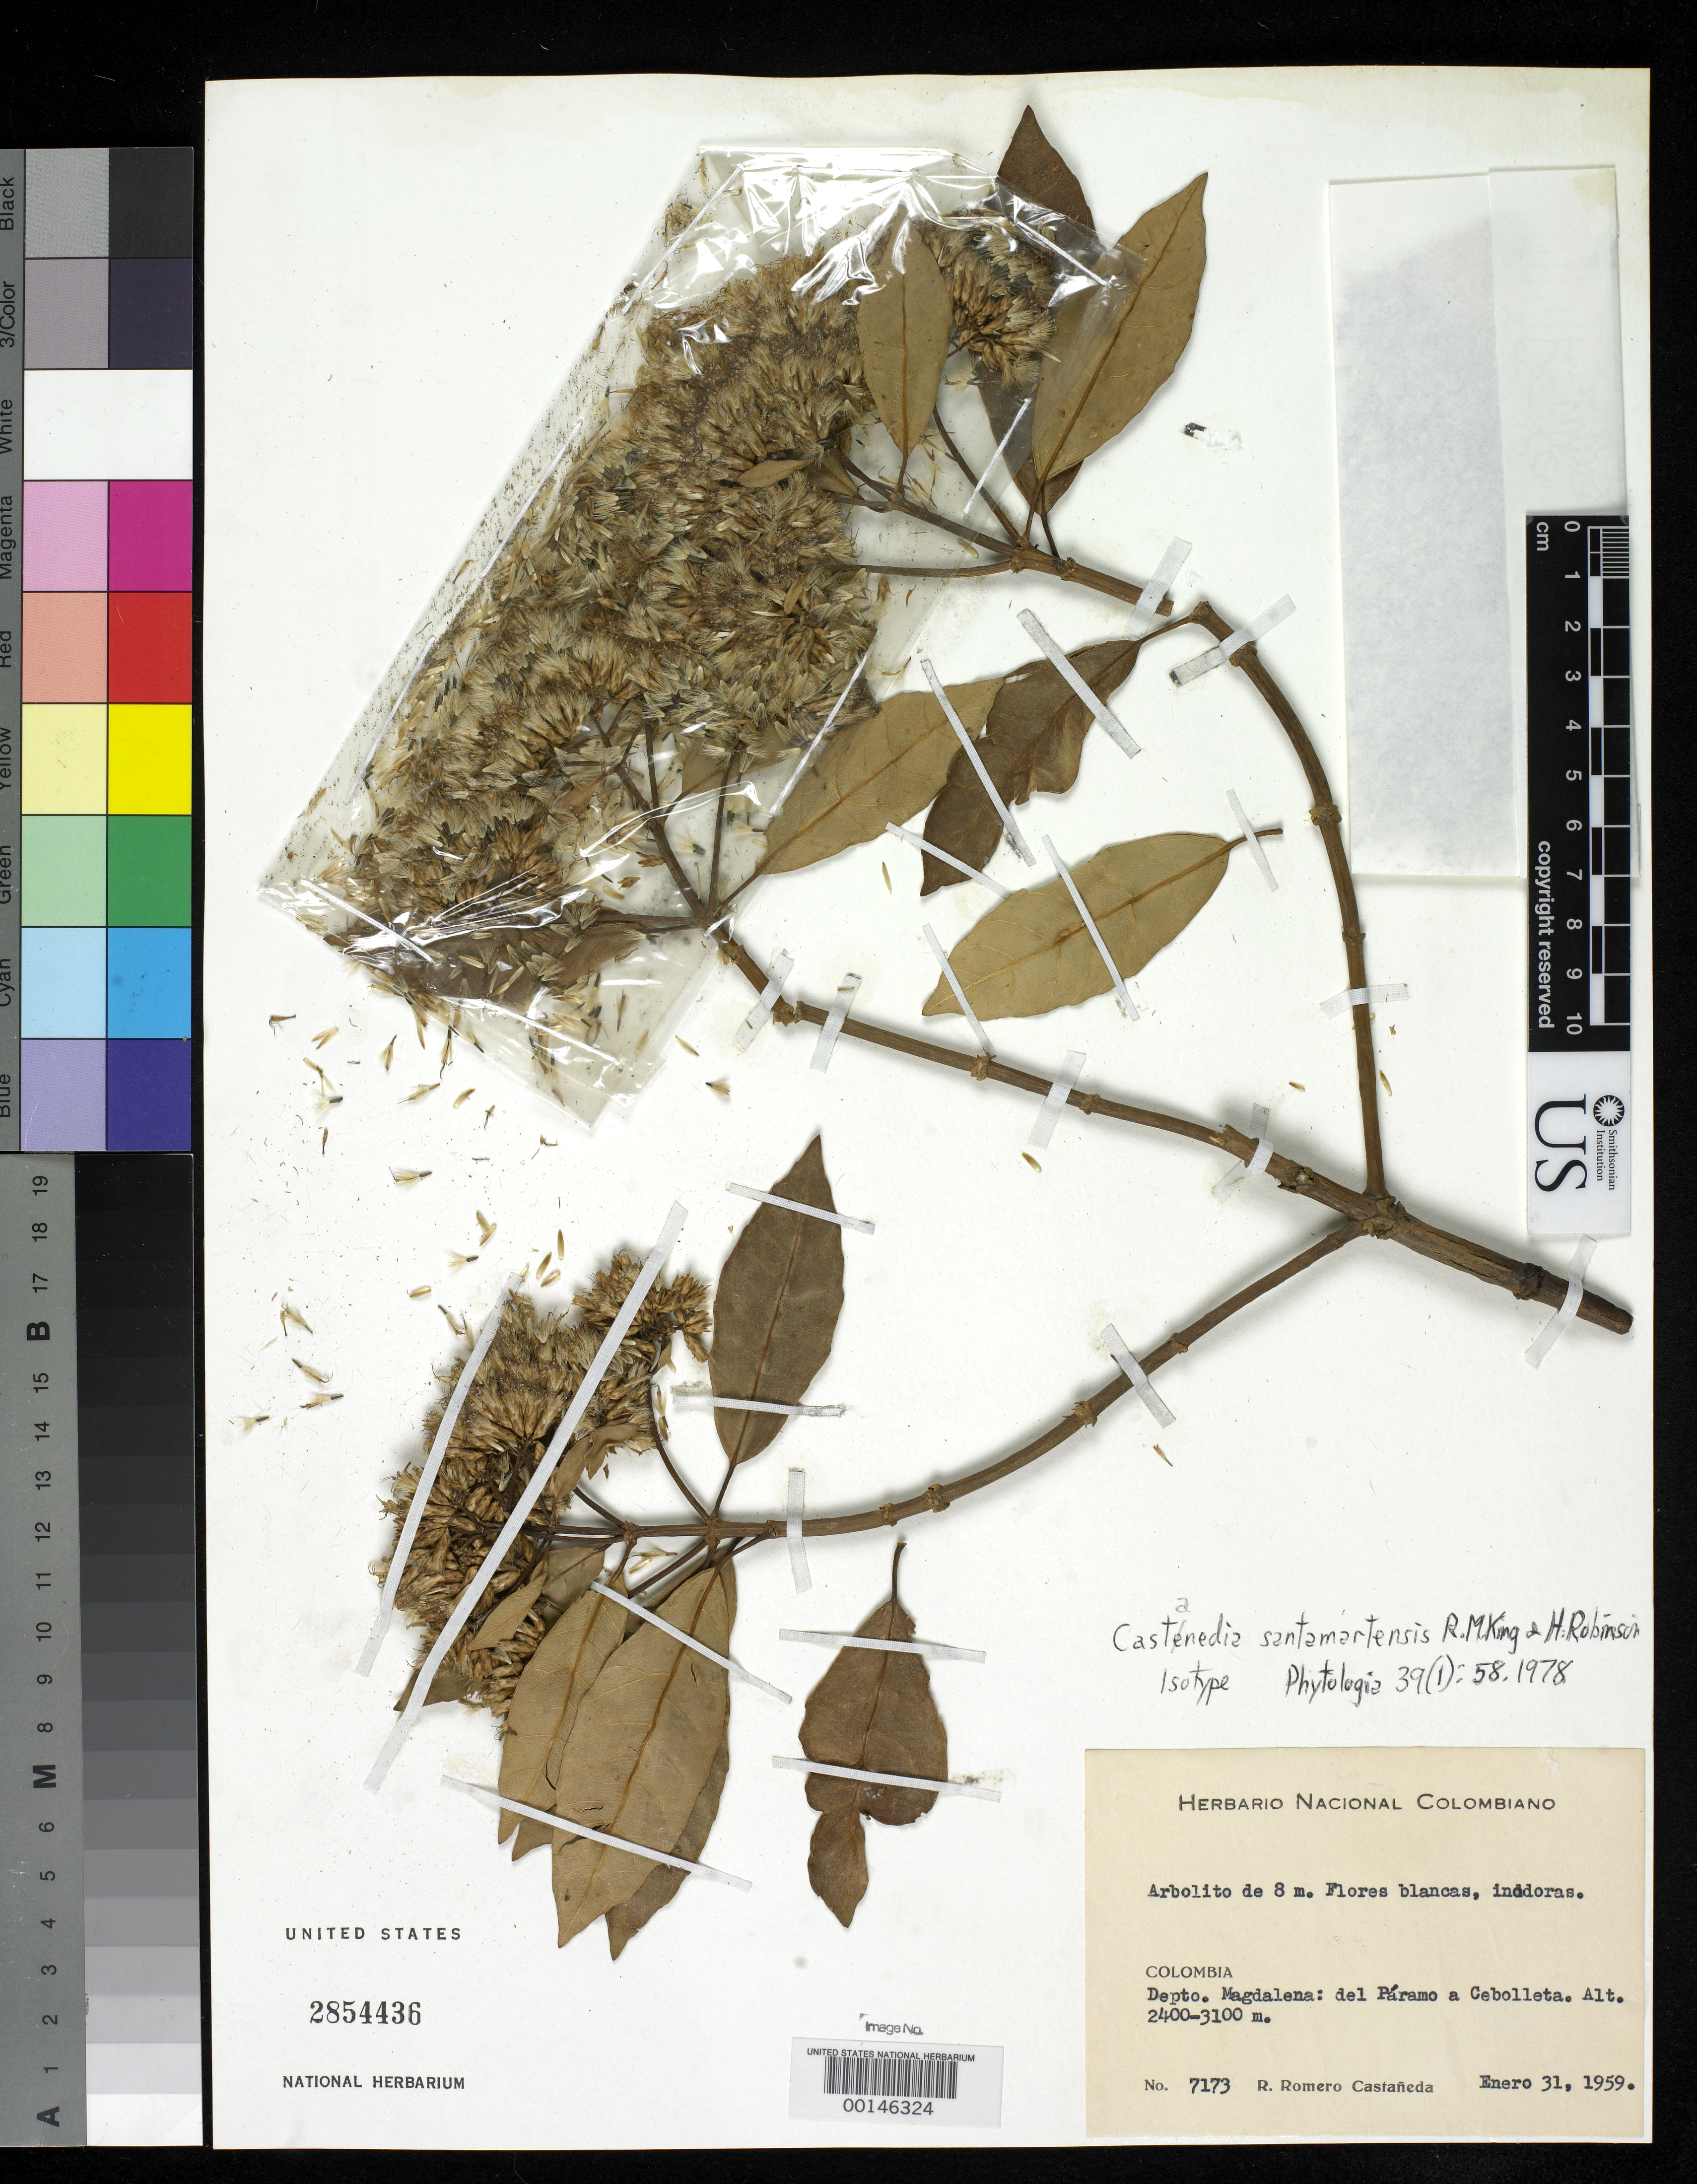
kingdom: Plantae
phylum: Tracheophyta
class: Magnoliopsida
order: Asterales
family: Asteraceae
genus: Castenedia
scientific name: Castenedia santamartensis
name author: R.M. King & H. Rob.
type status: Isotype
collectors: R. Romero Castañeda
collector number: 7173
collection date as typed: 31 Jan 1959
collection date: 1959-01-31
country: Colombia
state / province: Magdalena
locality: Del Páramo a Cebolleta. [From the upland to Cebolleta.]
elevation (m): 2400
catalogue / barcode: US 2854436